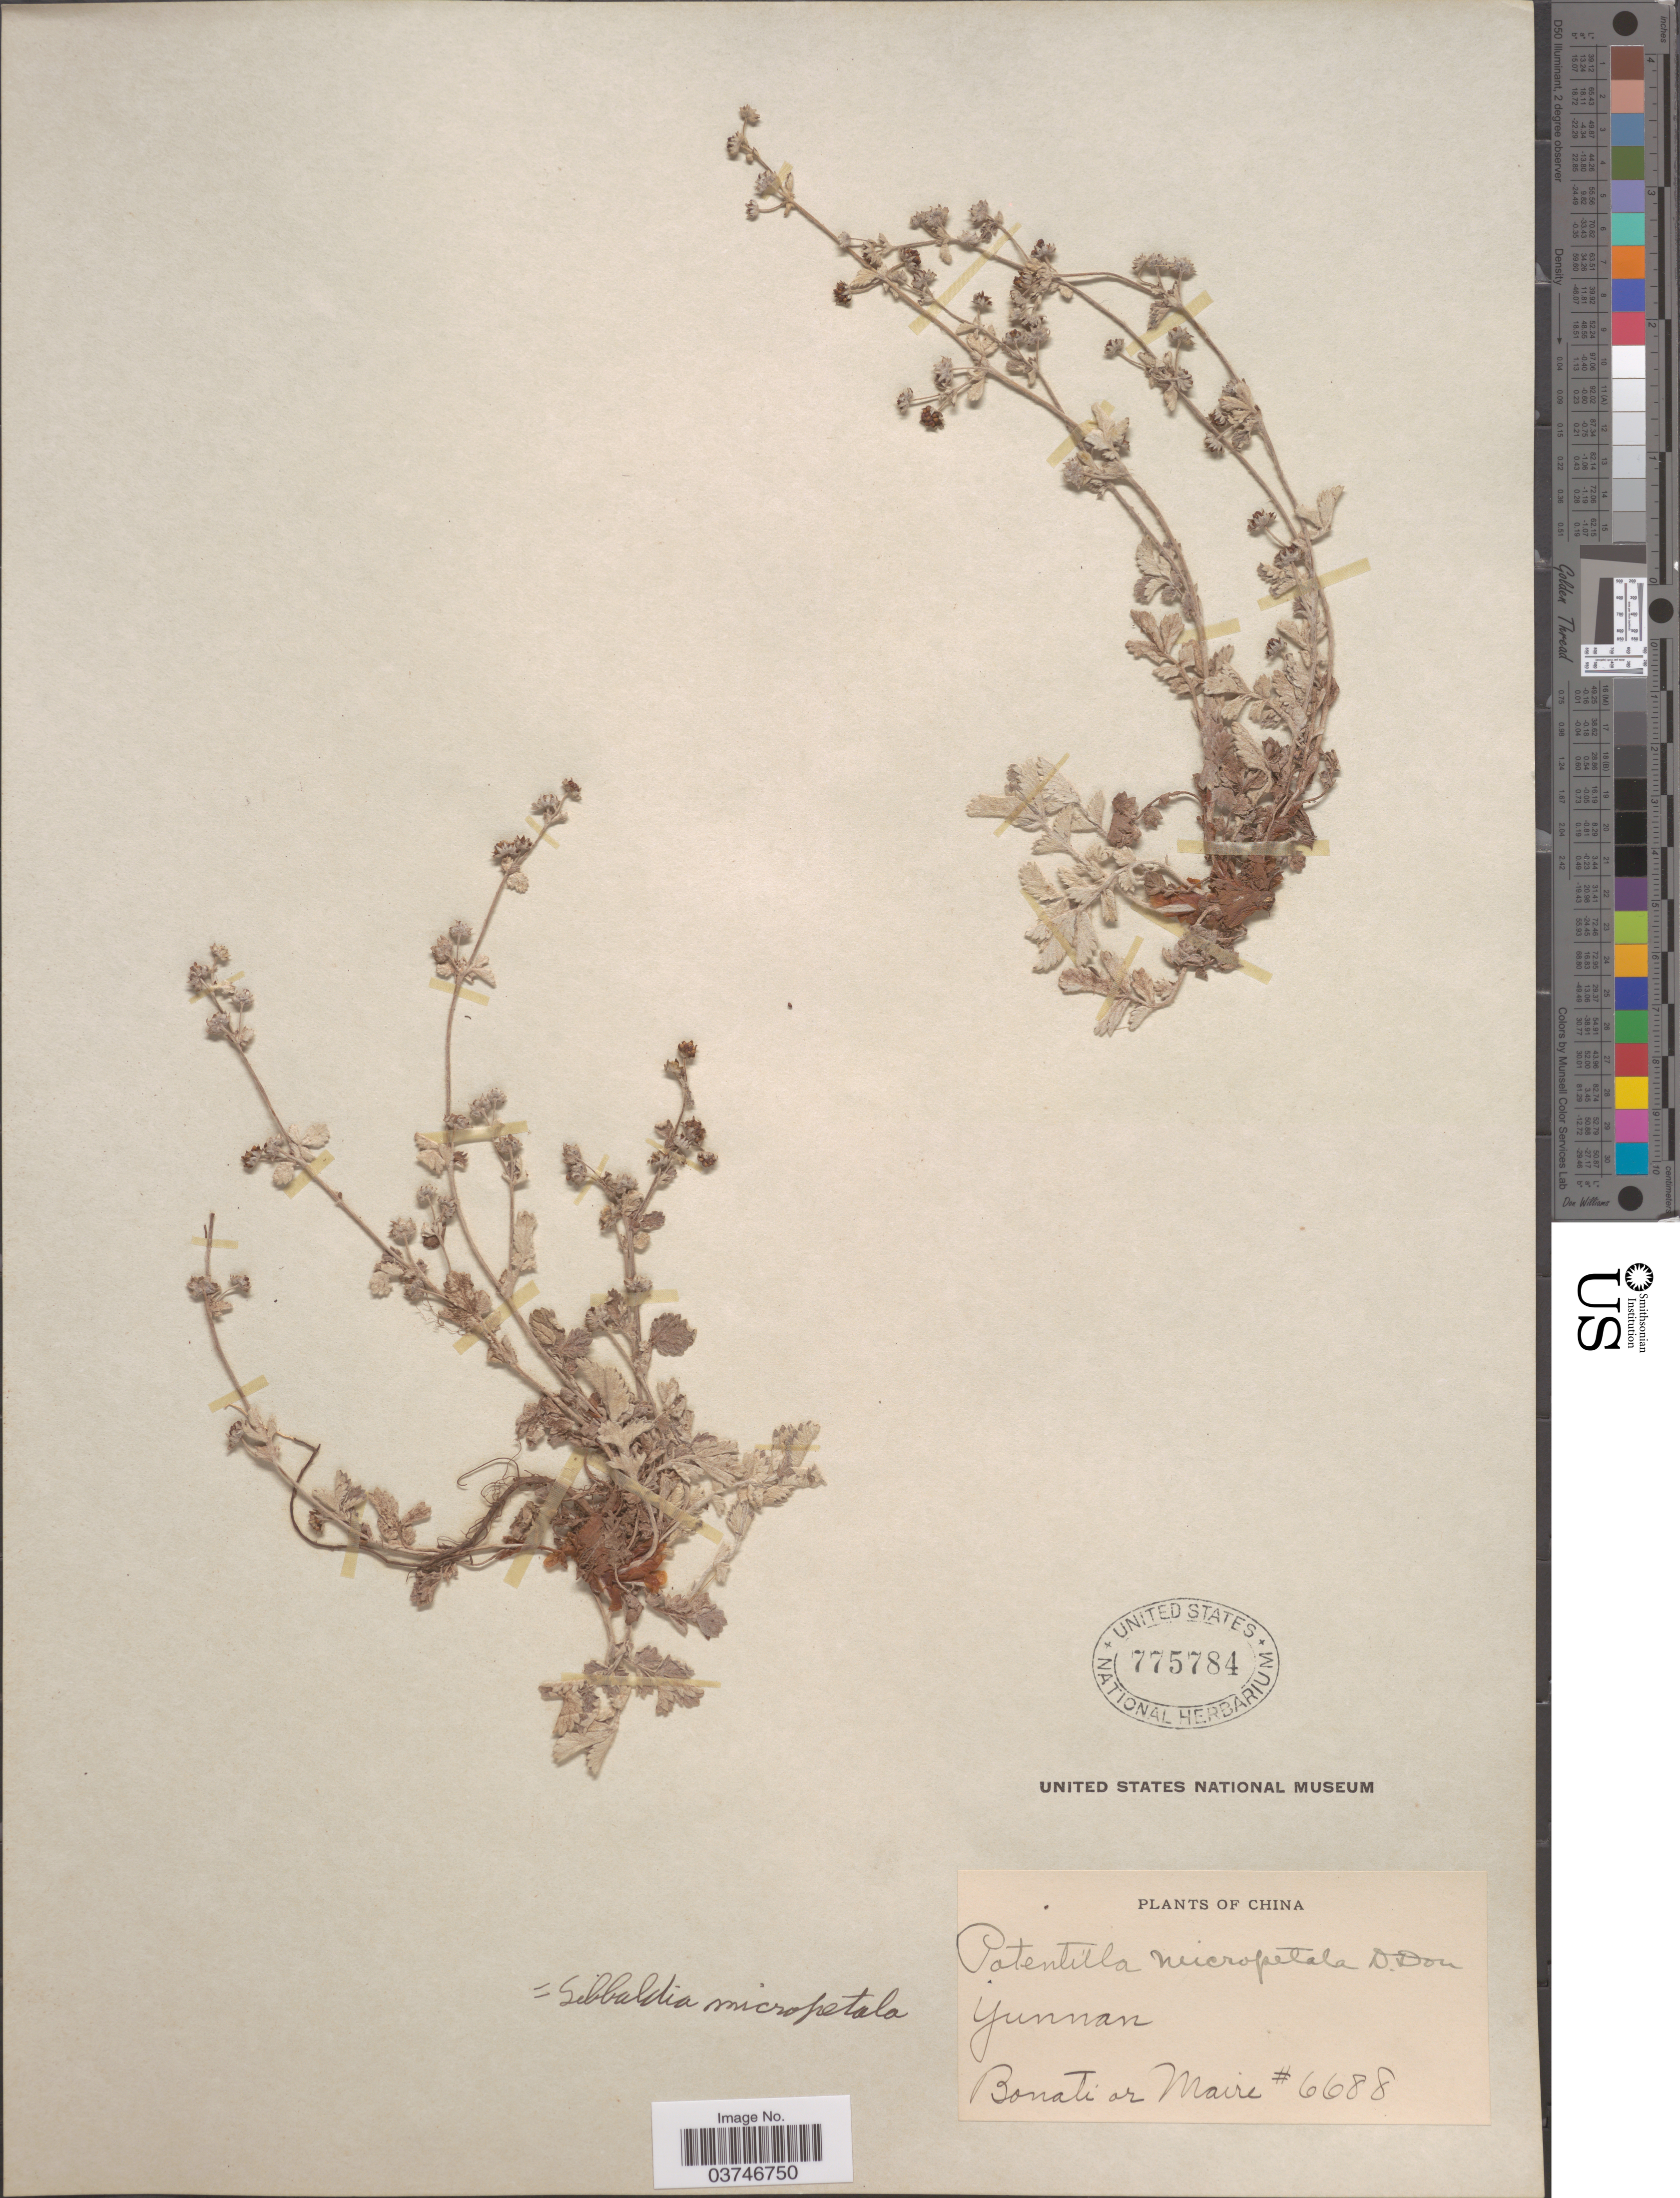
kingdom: Plantae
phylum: Tracheophyta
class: Magnoliopsida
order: Rosales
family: Rosaceae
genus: Sibbaldia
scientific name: Sibbaldia micropetala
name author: Hand.-Mazz.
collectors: -. Bonati & Maire, --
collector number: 6688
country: China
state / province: Yunnan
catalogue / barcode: US 775784